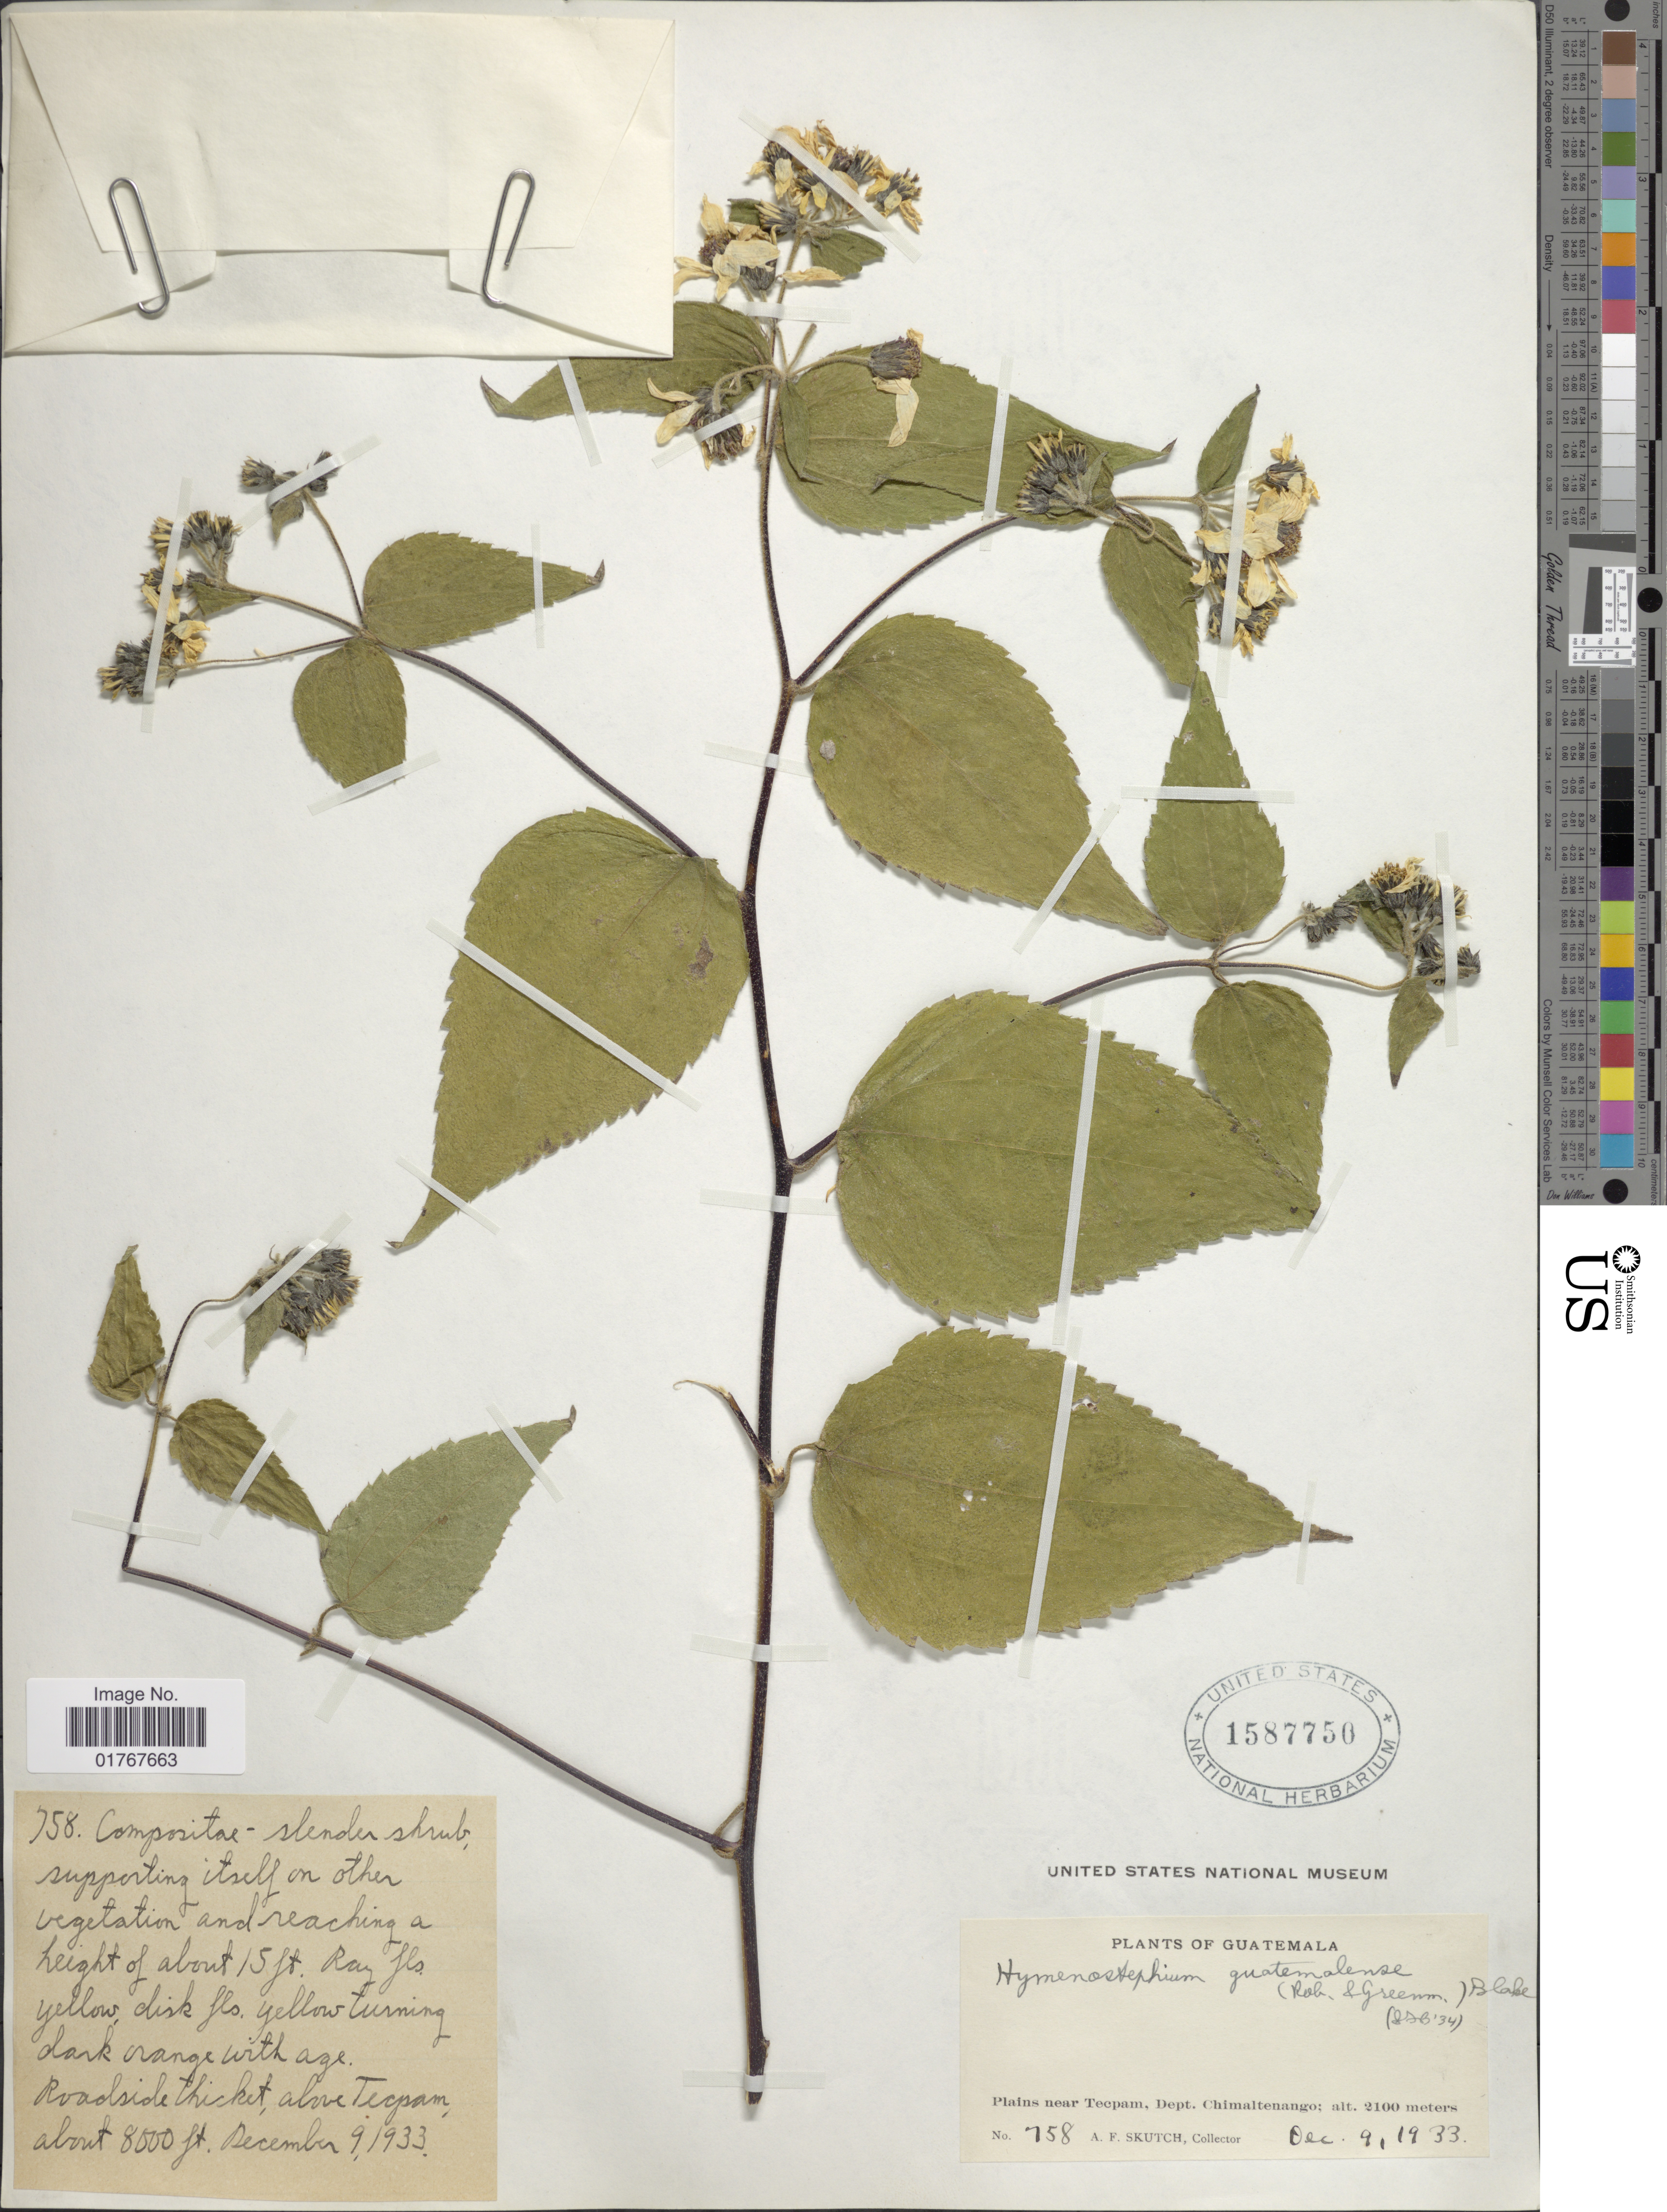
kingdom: Plantae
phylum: Tracheophyta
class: Magnoliopsida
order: Asterales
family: Asteraceae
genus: Viguiera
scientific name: Viguiera cordata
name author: (Hook. & Arn.) D'Arcy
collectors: A. F. Skutch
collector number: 758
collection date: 1933-12-09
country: Guatemala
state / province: Chimaltenango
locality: Plains near Tecpam, Dept. Chimaltenango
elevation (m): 2100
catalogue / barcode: US 1587750